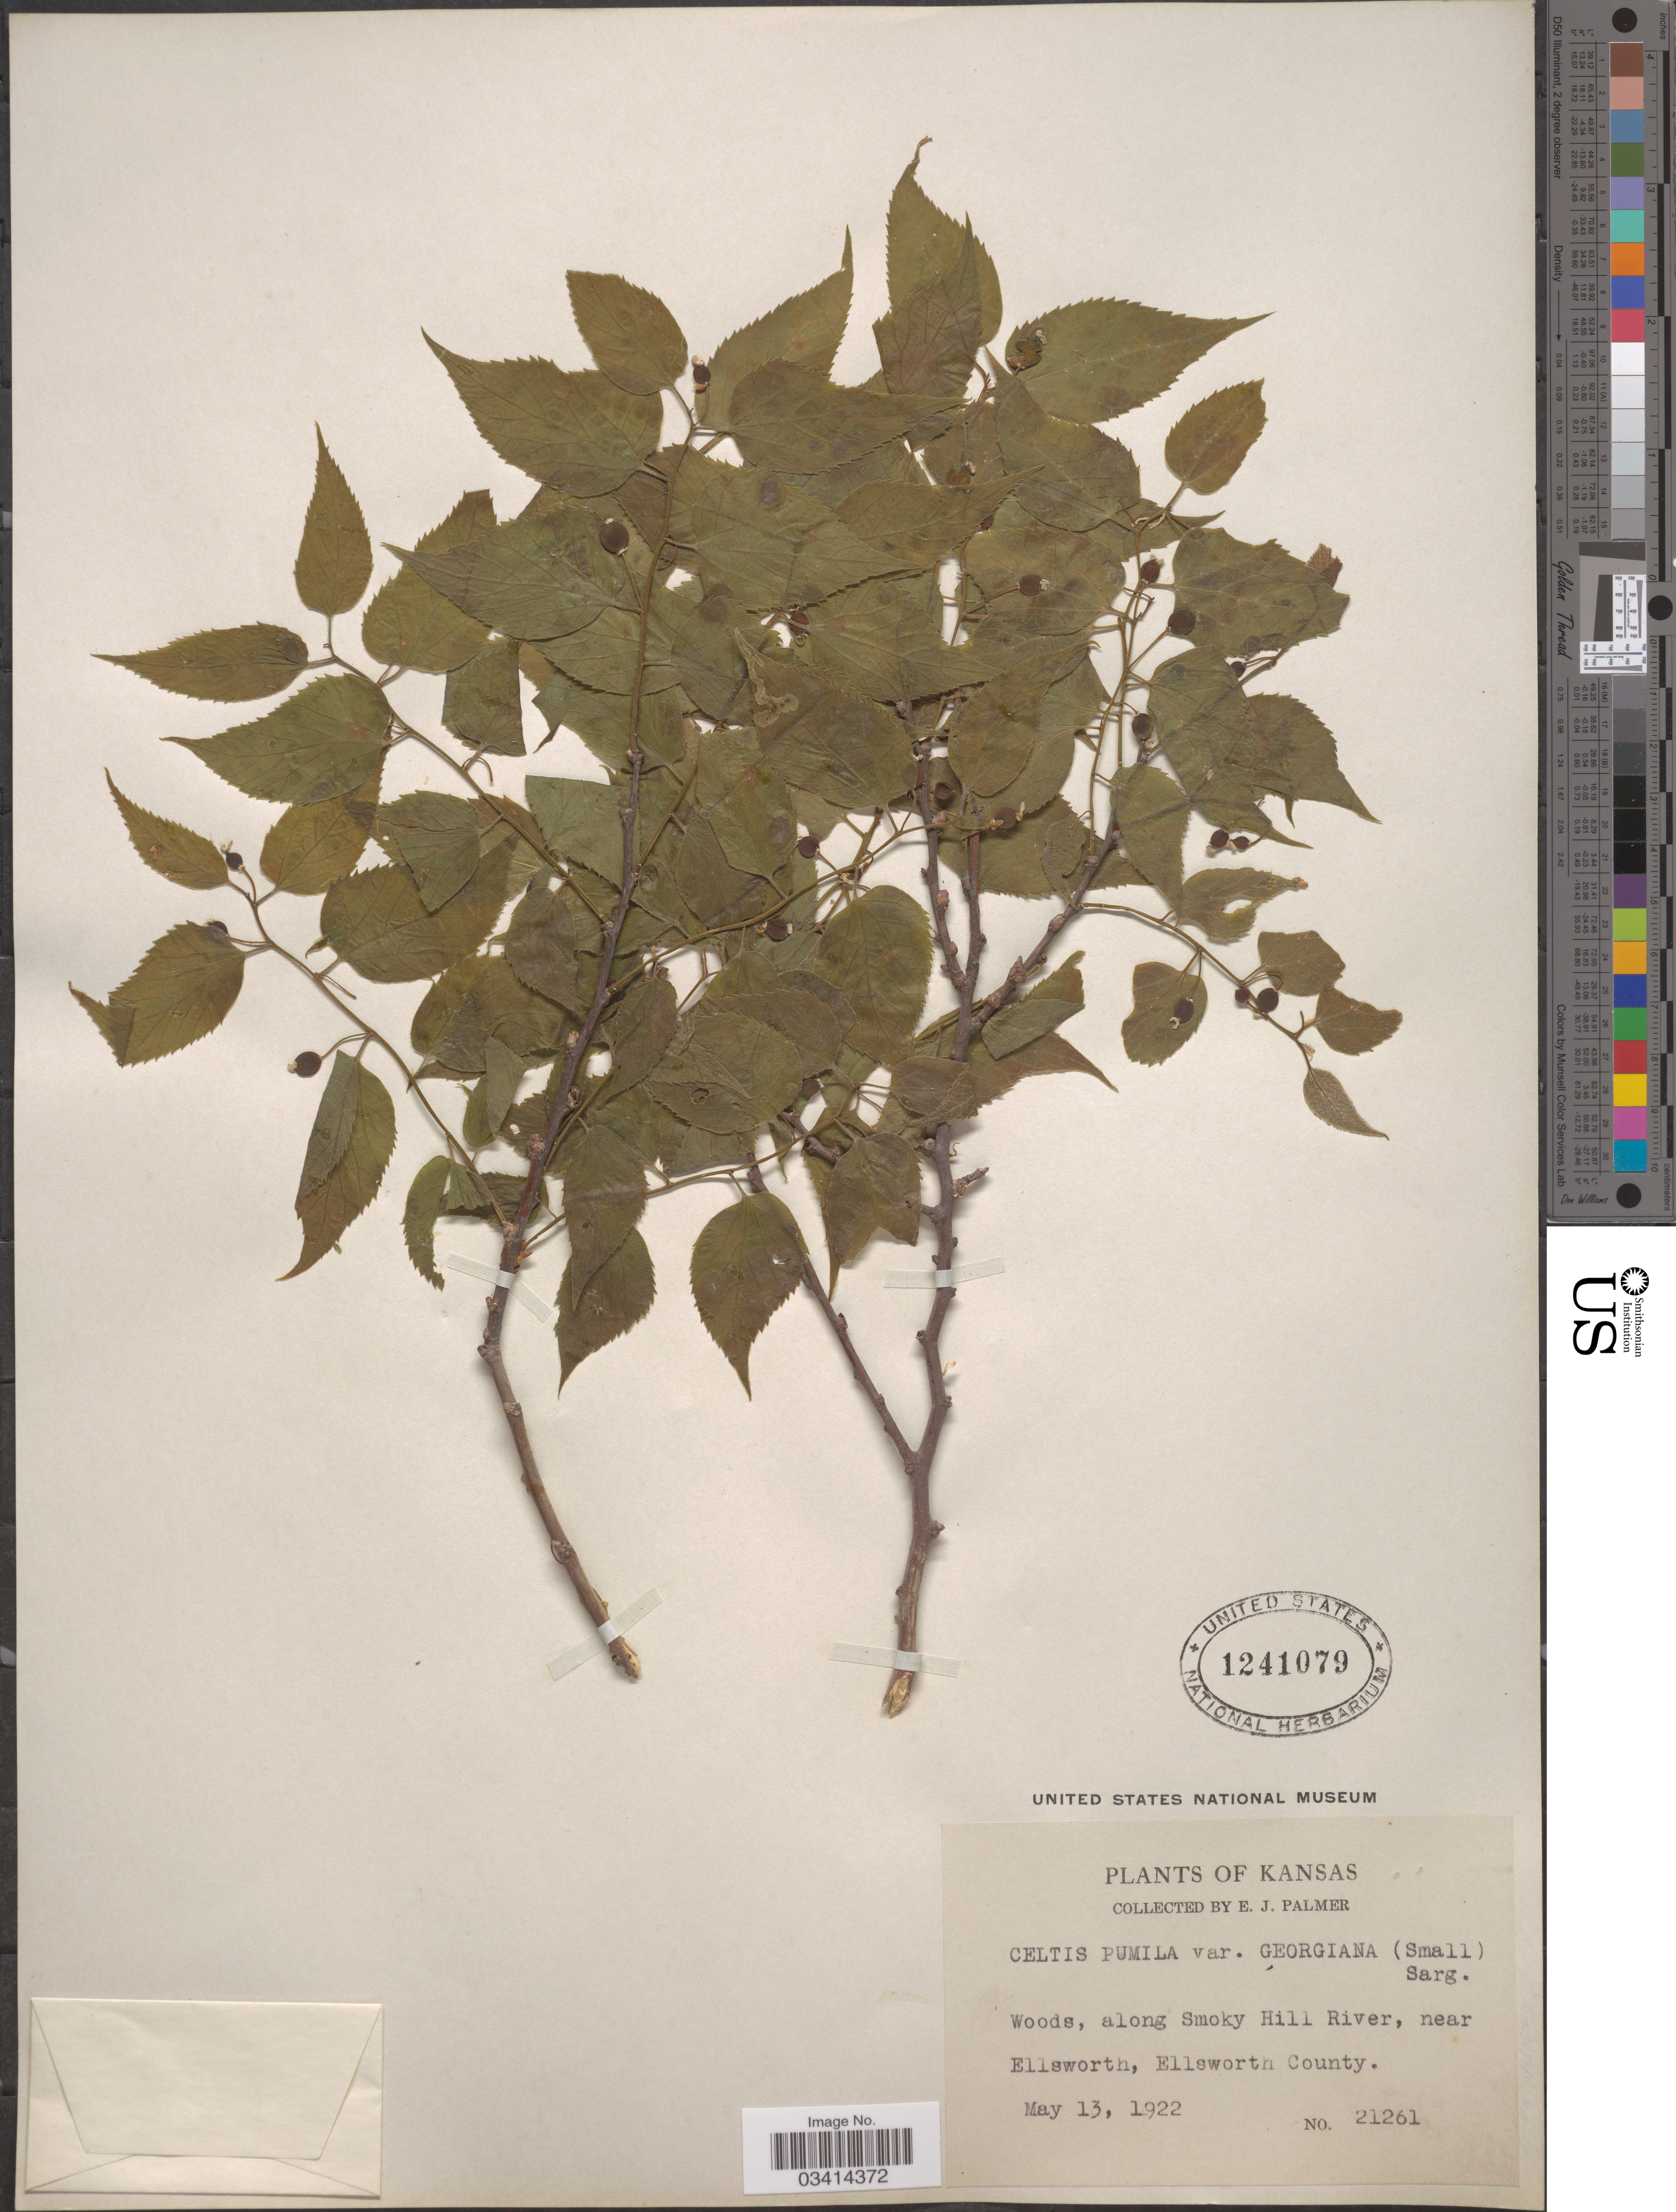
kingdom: Plantae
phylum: Tracheophyta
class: Magnoliopsida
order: Rosales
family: Cannabaceae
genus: Celtis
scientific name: Celtis sp.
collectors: E. J. Palmer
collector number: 21261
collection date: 1922-05-13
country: United States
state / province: Kansas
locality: Along Smoky Hill River, near Ellsworth, Ellsworth County.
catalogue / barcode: US 1241079